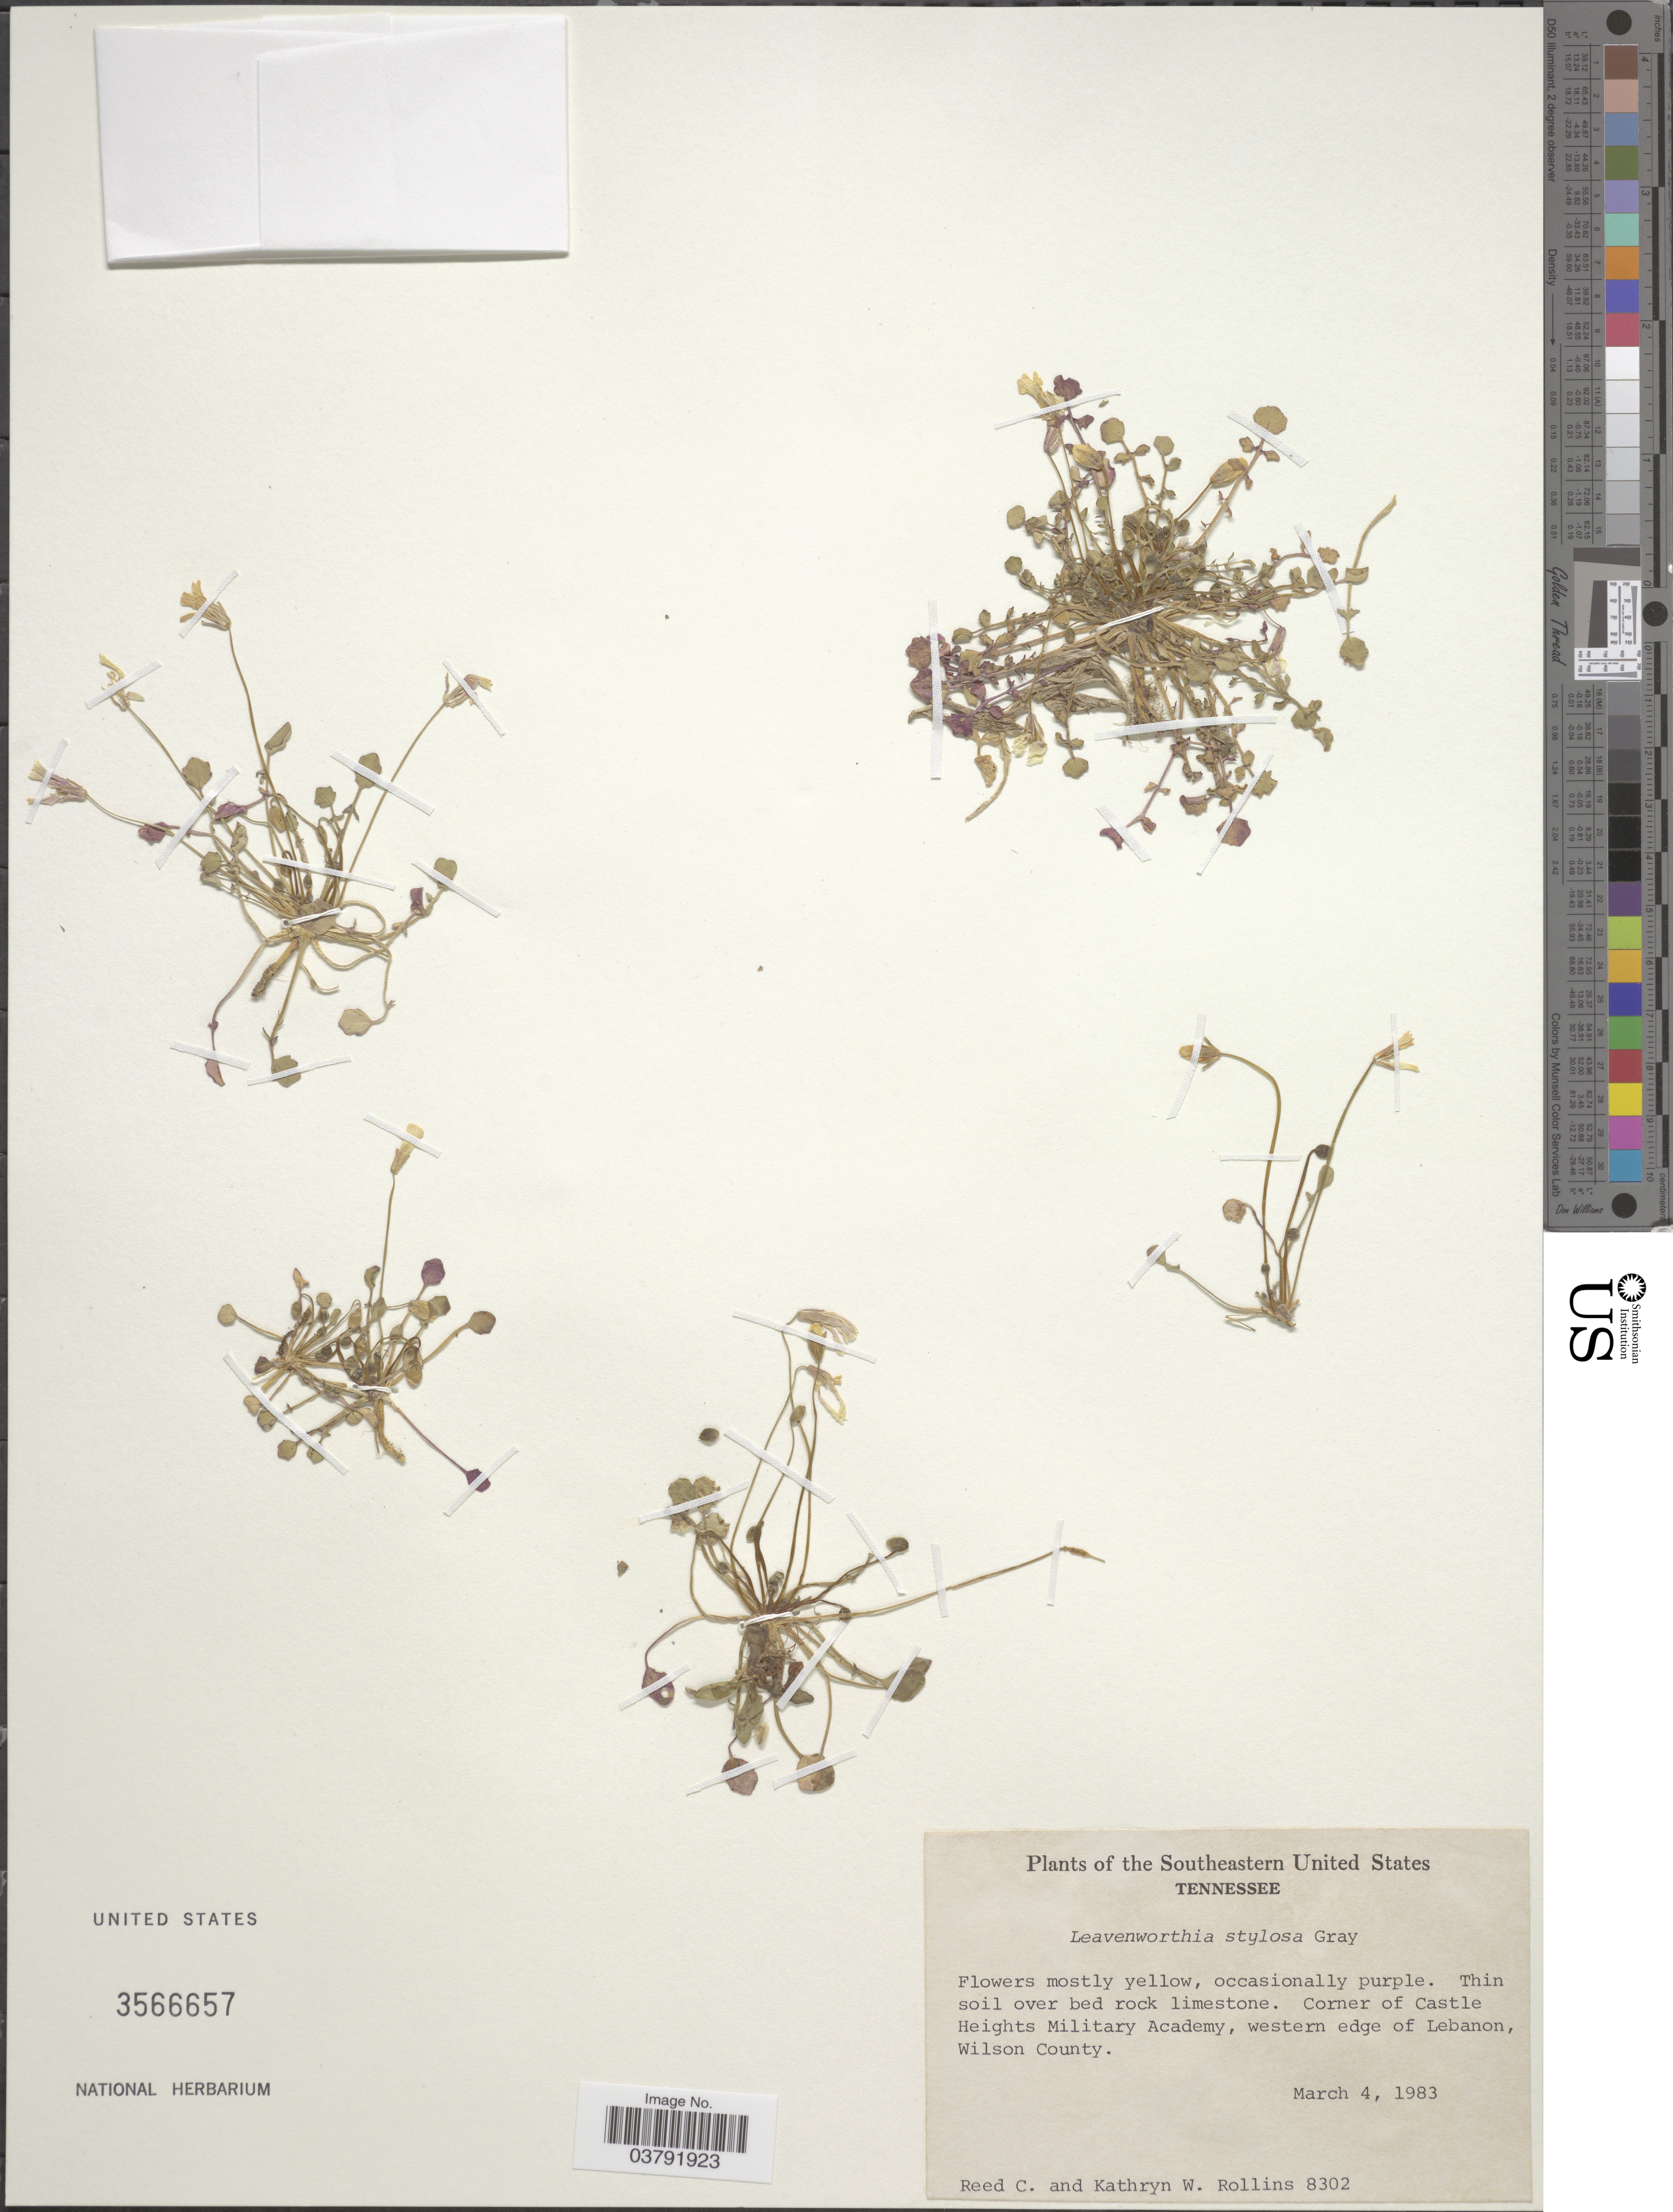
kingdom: Plantae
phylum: Tracheophyta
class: Magnoliopsida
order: Brassicales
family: Brassicaceae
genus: Leavenworthia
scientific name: Leavenworthia stylosa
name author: A. Gray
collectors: R. C. Rollins & K. W. Rollins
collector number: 8302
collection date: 1983-03-04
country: United States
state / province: Tennessee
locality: Southeastern United States. Corner of Castle Heights Military Academy, western edge of Lebanon, Wilson County.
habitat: thin soil over bed rock limestone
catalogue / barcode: US 3566657